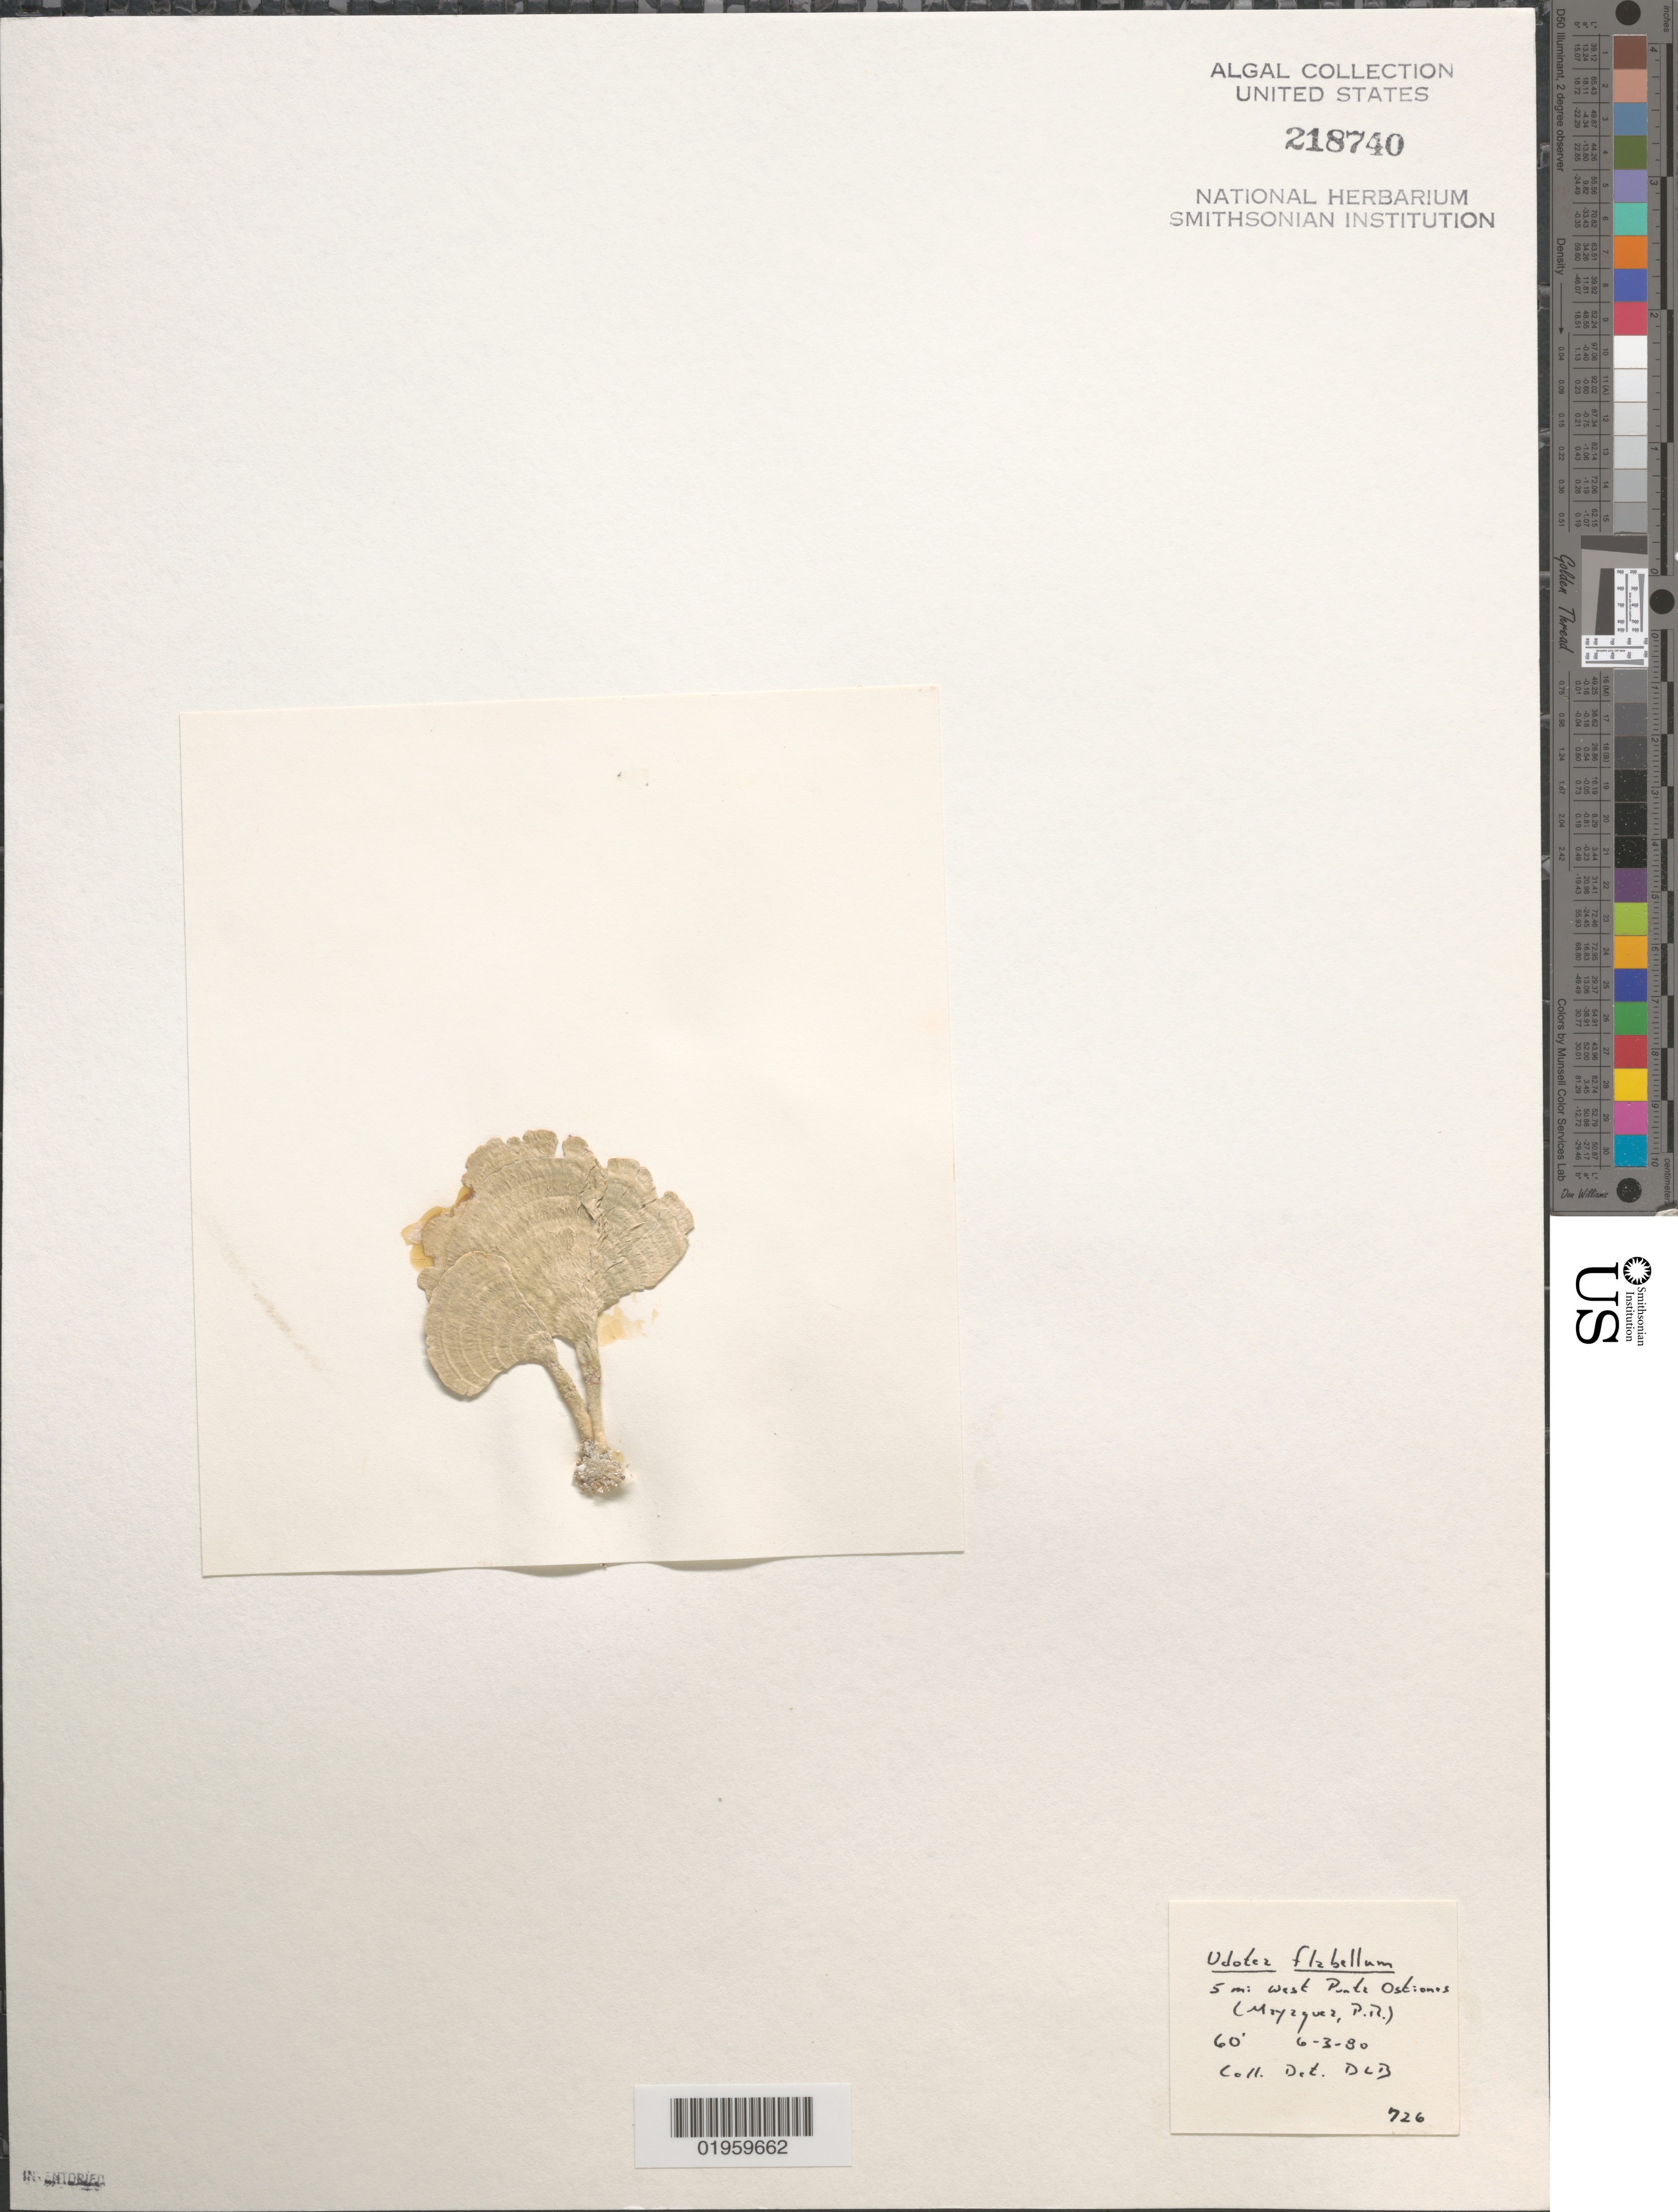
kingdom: Plantae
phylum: Chlorophyta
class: Ulvophyceae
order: Bryopsidales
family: Udoteaceae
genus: Udotea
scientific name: Udotea flabellum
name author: (J. Ellis & Sol.) M. Howe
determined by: Ballantine, D. L.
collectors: D.L. Ballantine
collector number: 726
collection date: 1980-06-03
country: Puerto Rico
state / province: Mayagüez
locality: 5 mi west Punta Ostiones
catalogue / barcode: US 218740